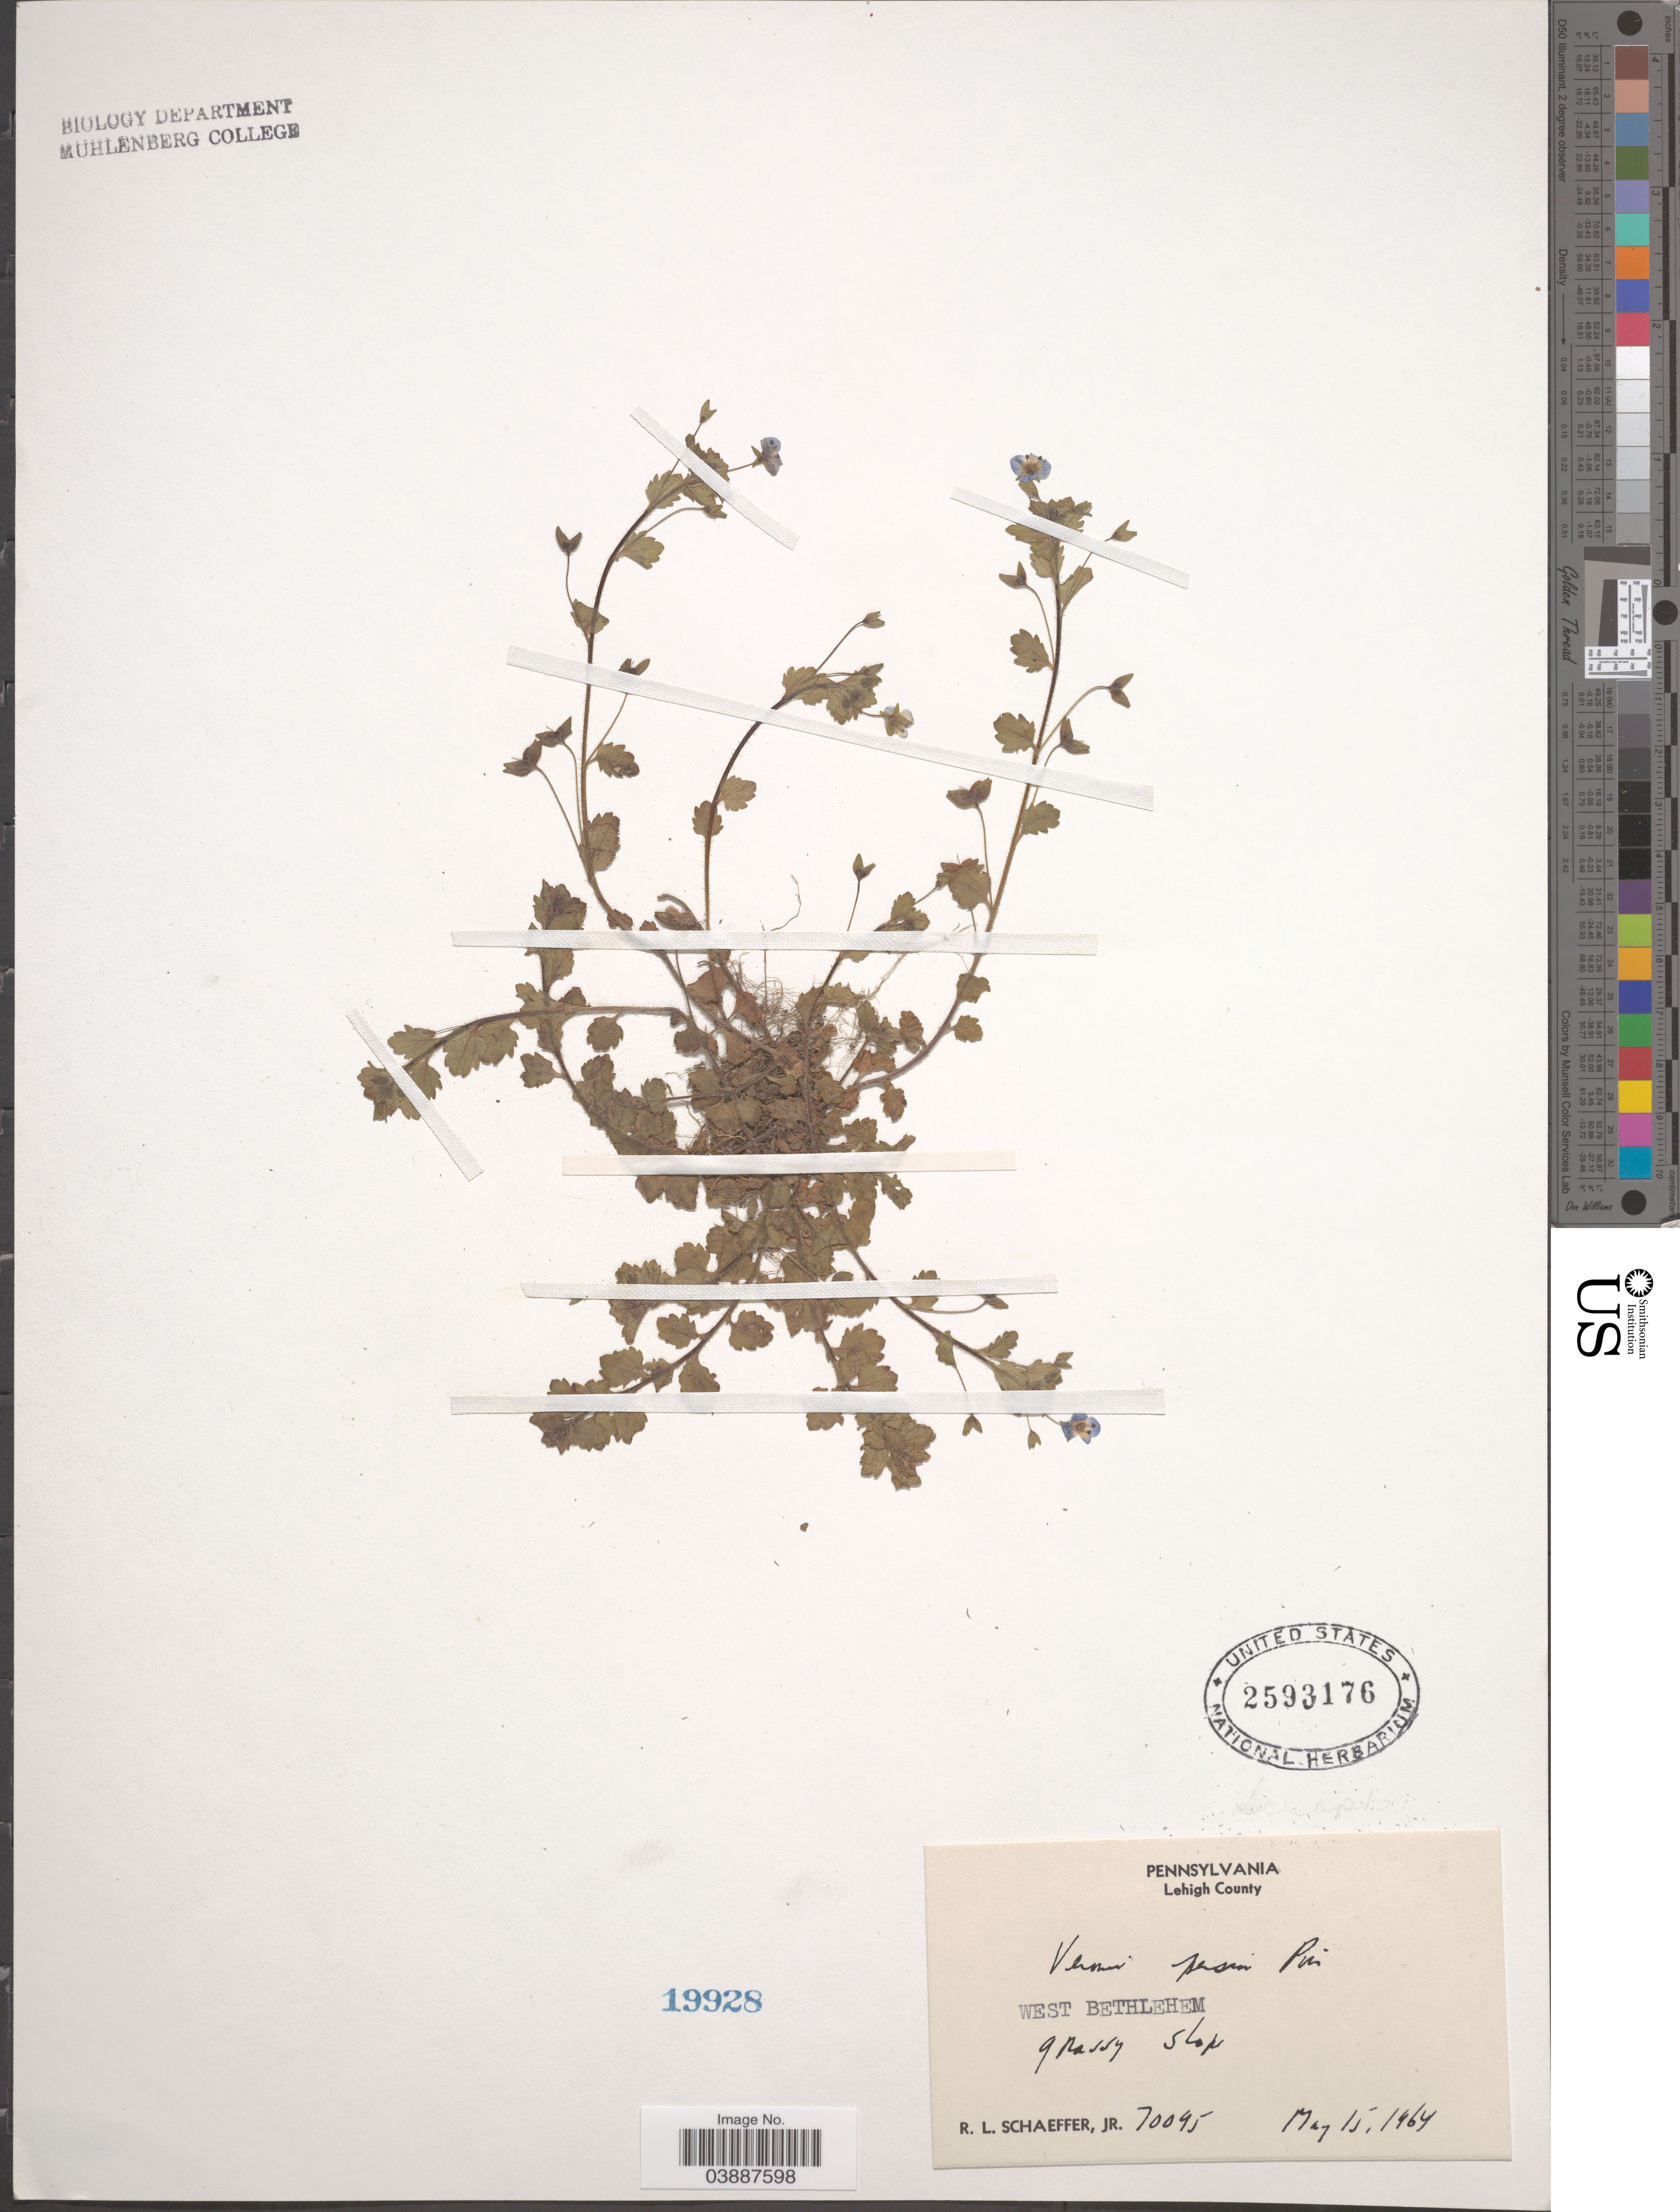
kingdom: Plantae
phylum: Tracheophyta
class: Magnoliopsida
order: Lamiales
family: Plantaginaceae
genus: Veronica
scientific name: Veronica persica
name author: Poir.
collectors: R. L. Schaeffer Jr.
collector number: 70095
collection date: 1964-05-15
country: United States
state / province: Pennsylvania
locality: Lehigh County. West Bethlehem.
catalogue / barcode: US 2593176